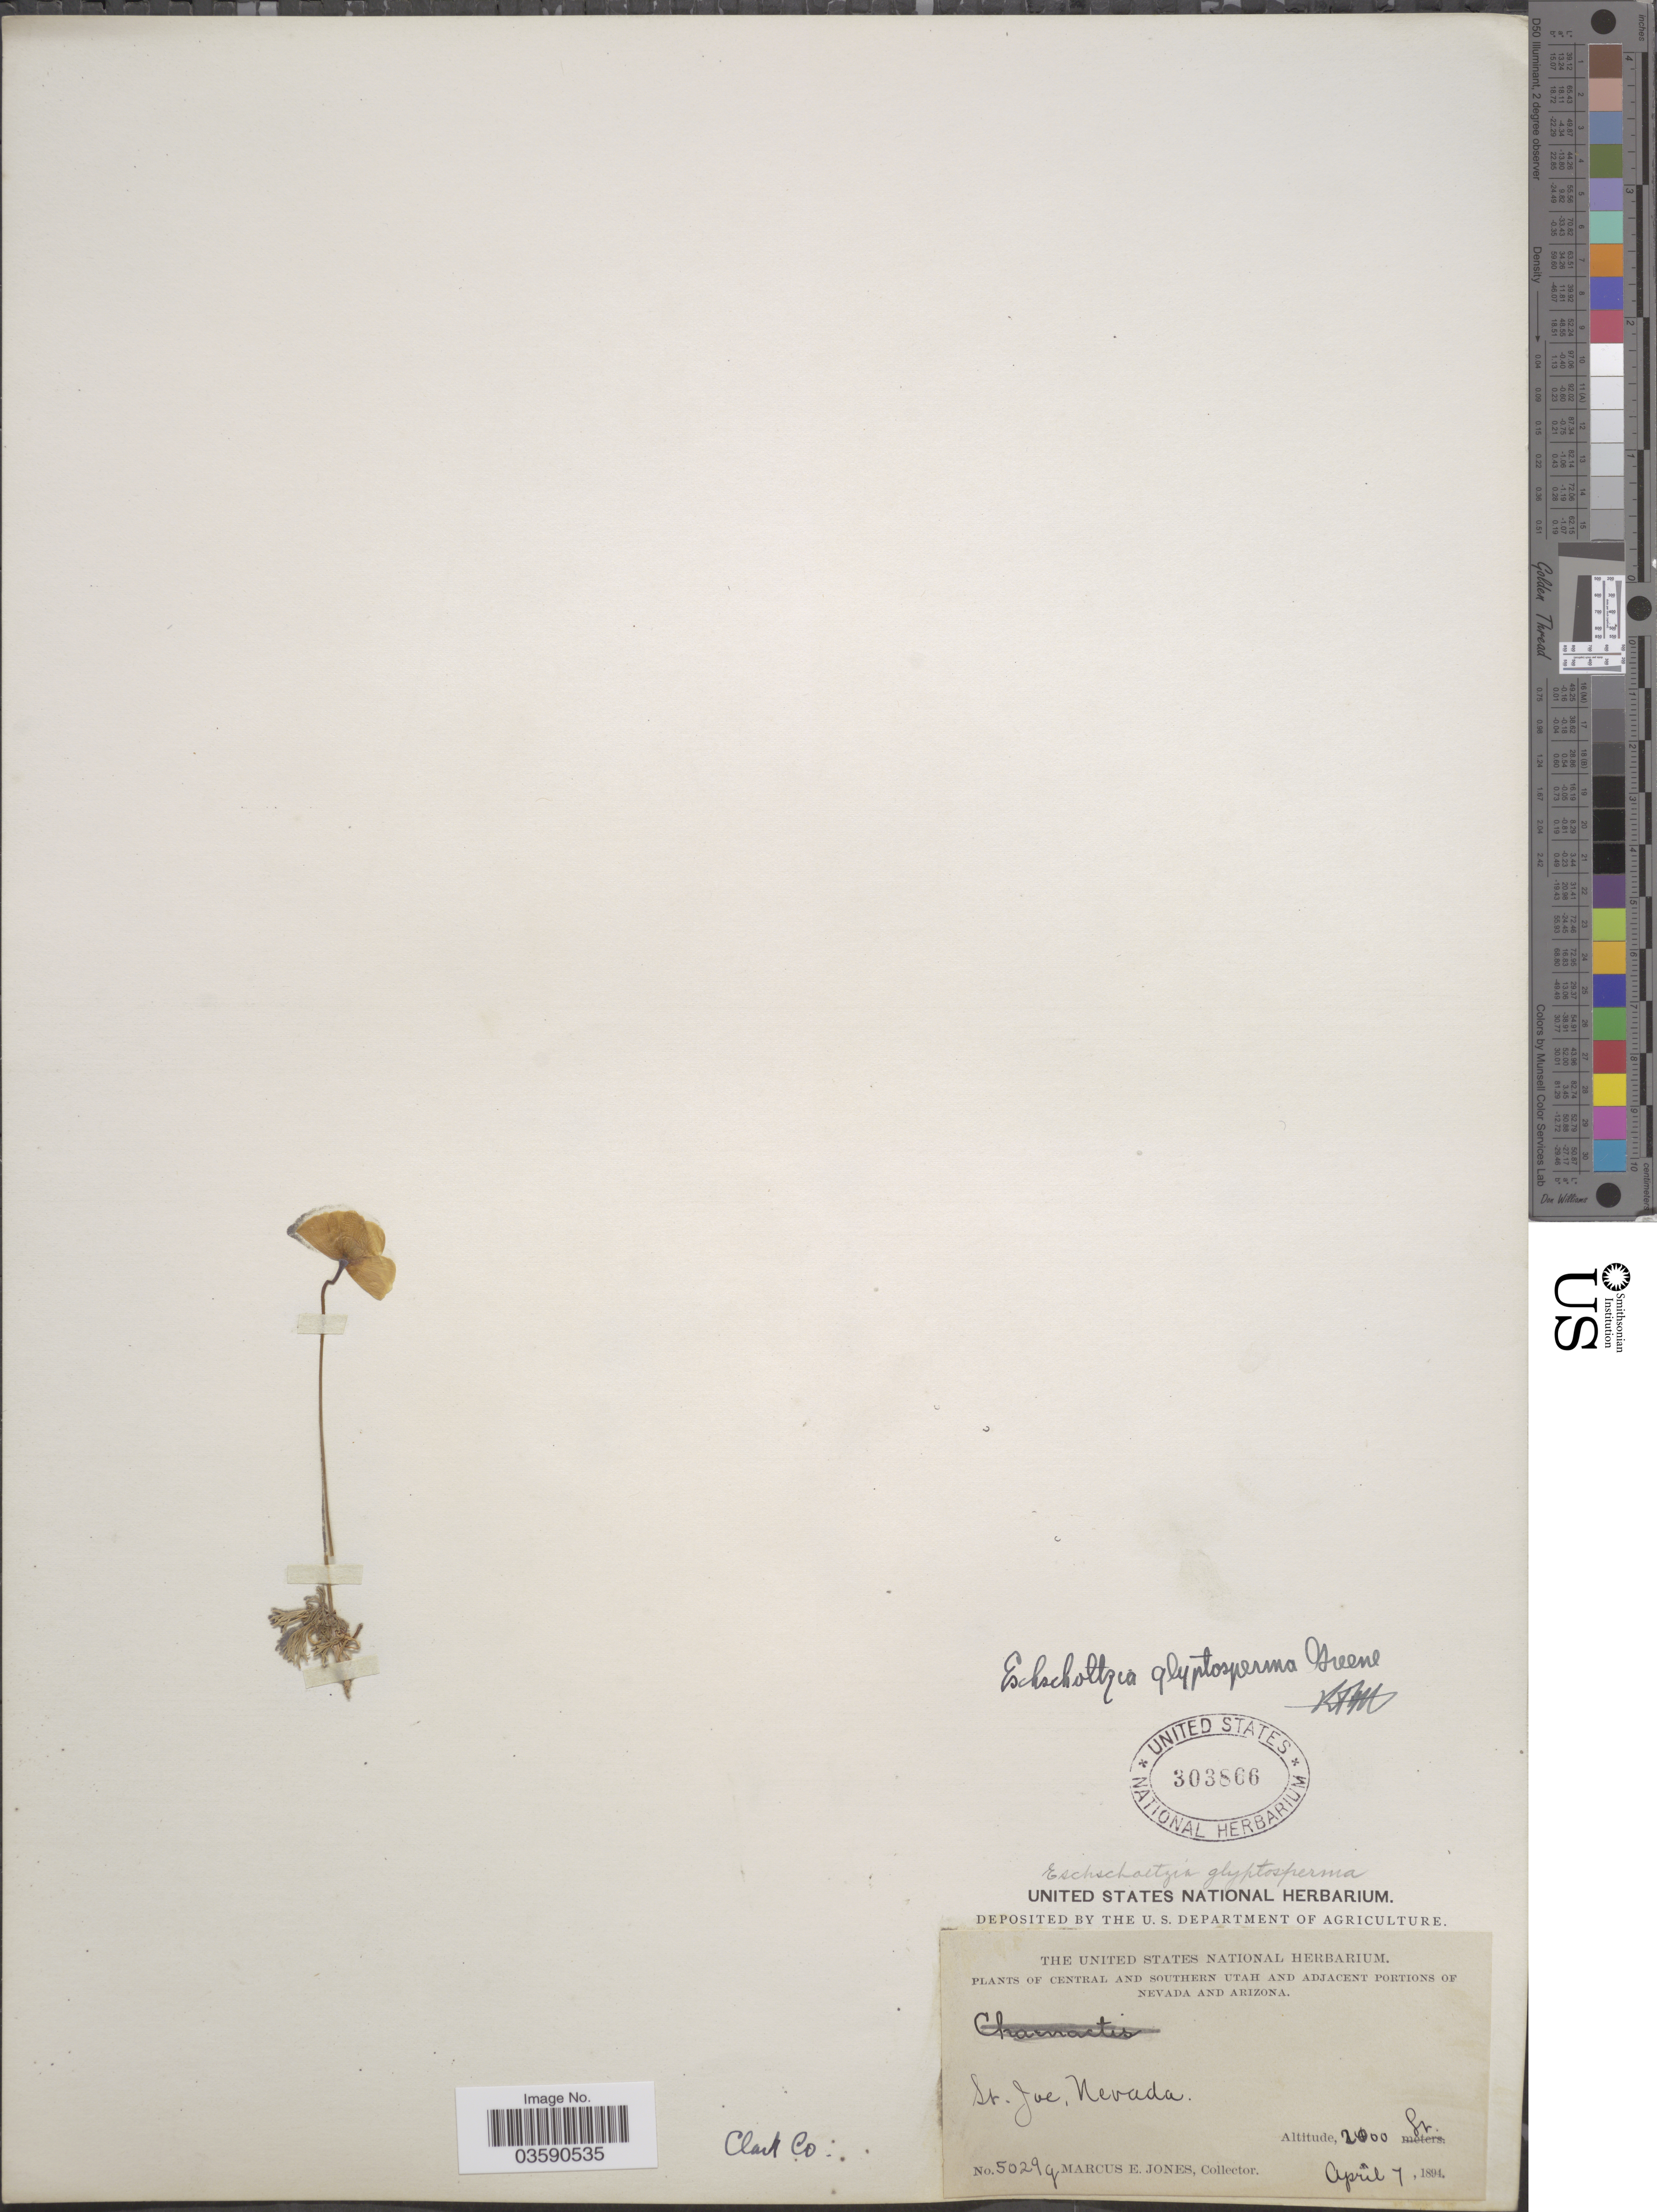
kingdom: Plantae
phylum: Tracheophyta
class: Magnoliopsida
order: Ranunculales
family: Papaveraceae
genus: Eschscholzia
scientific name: Eschscholzia glyptosperma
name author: Greene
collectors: M. E. Jones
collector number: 5029g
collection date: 1894-04-07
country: United States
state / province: Nevada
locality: Adjacent portions of Nevada. St. Joe. Clark Co.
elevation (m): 610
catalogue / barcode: US 303866